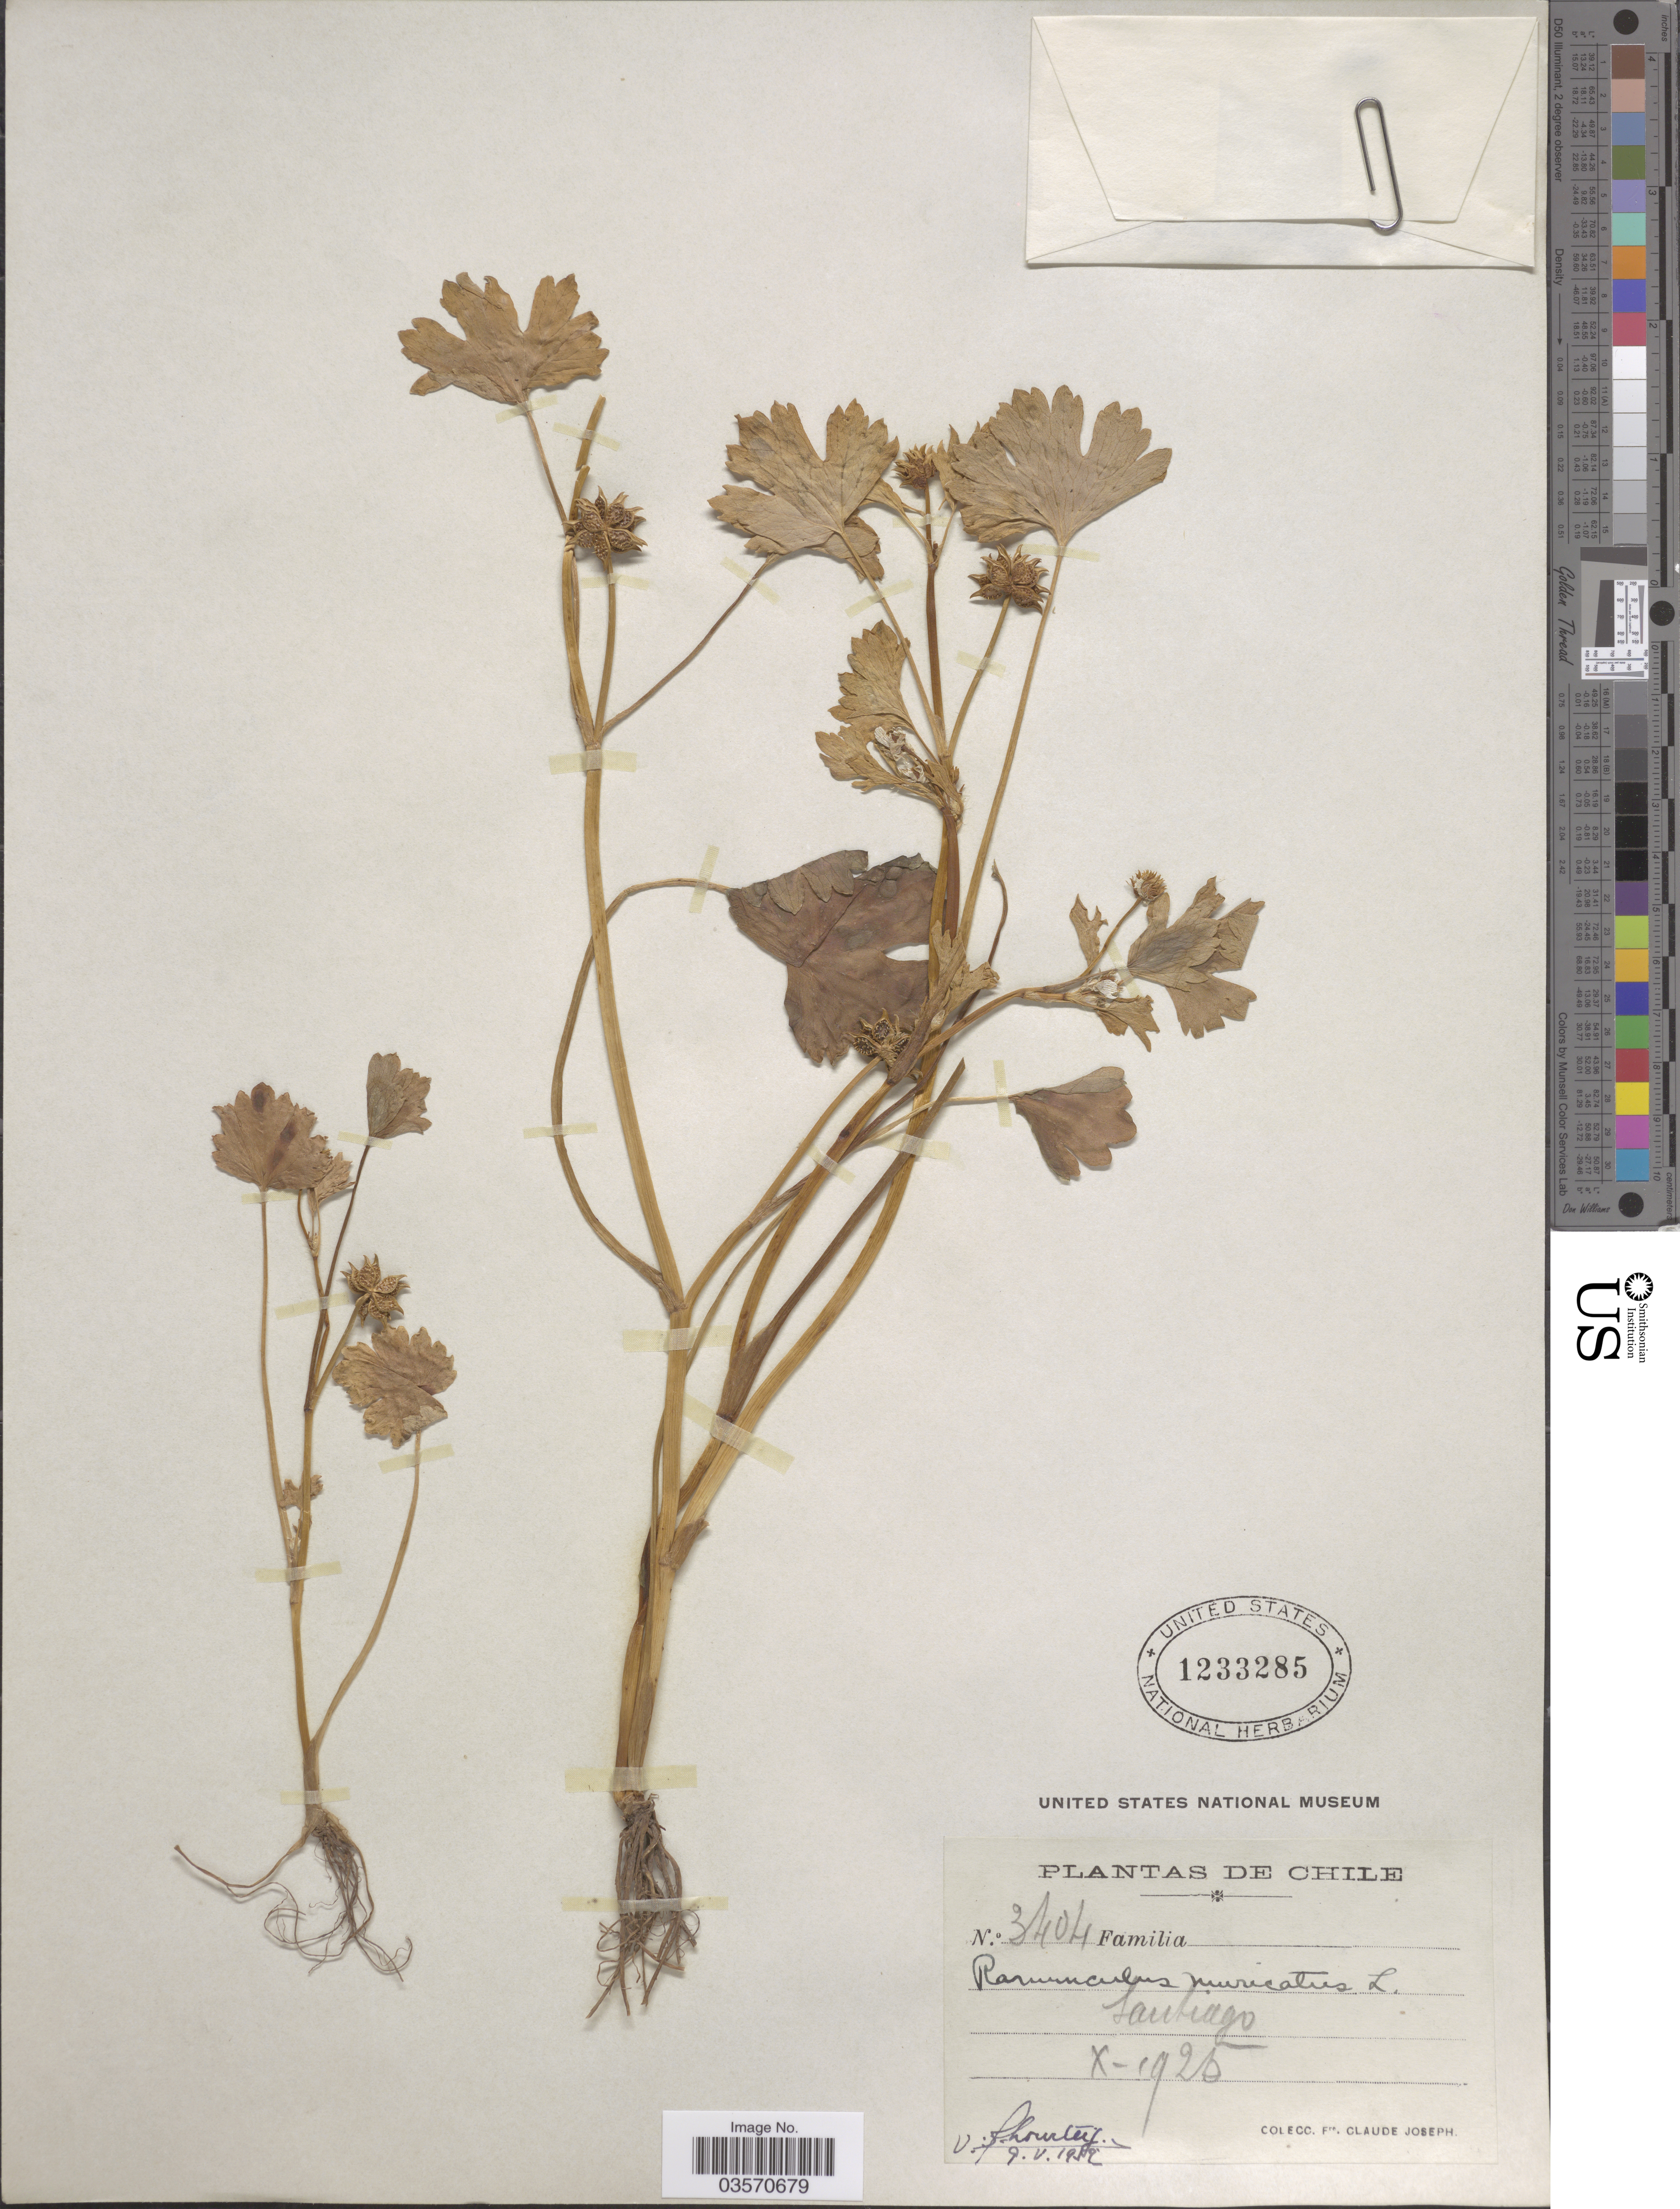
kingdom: Plantae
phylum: Tracheophyta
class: Magnoliopsida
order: Ranunculales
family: Ranunculaceae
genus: Ranunculus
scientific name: Ranunculus muricatus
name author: L.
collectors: Bro. Claude-Joseph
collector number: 3404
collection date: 1925-10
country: Chile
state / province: Región Metropolitana (RM)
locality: Santiago.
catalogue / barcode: US 1233285